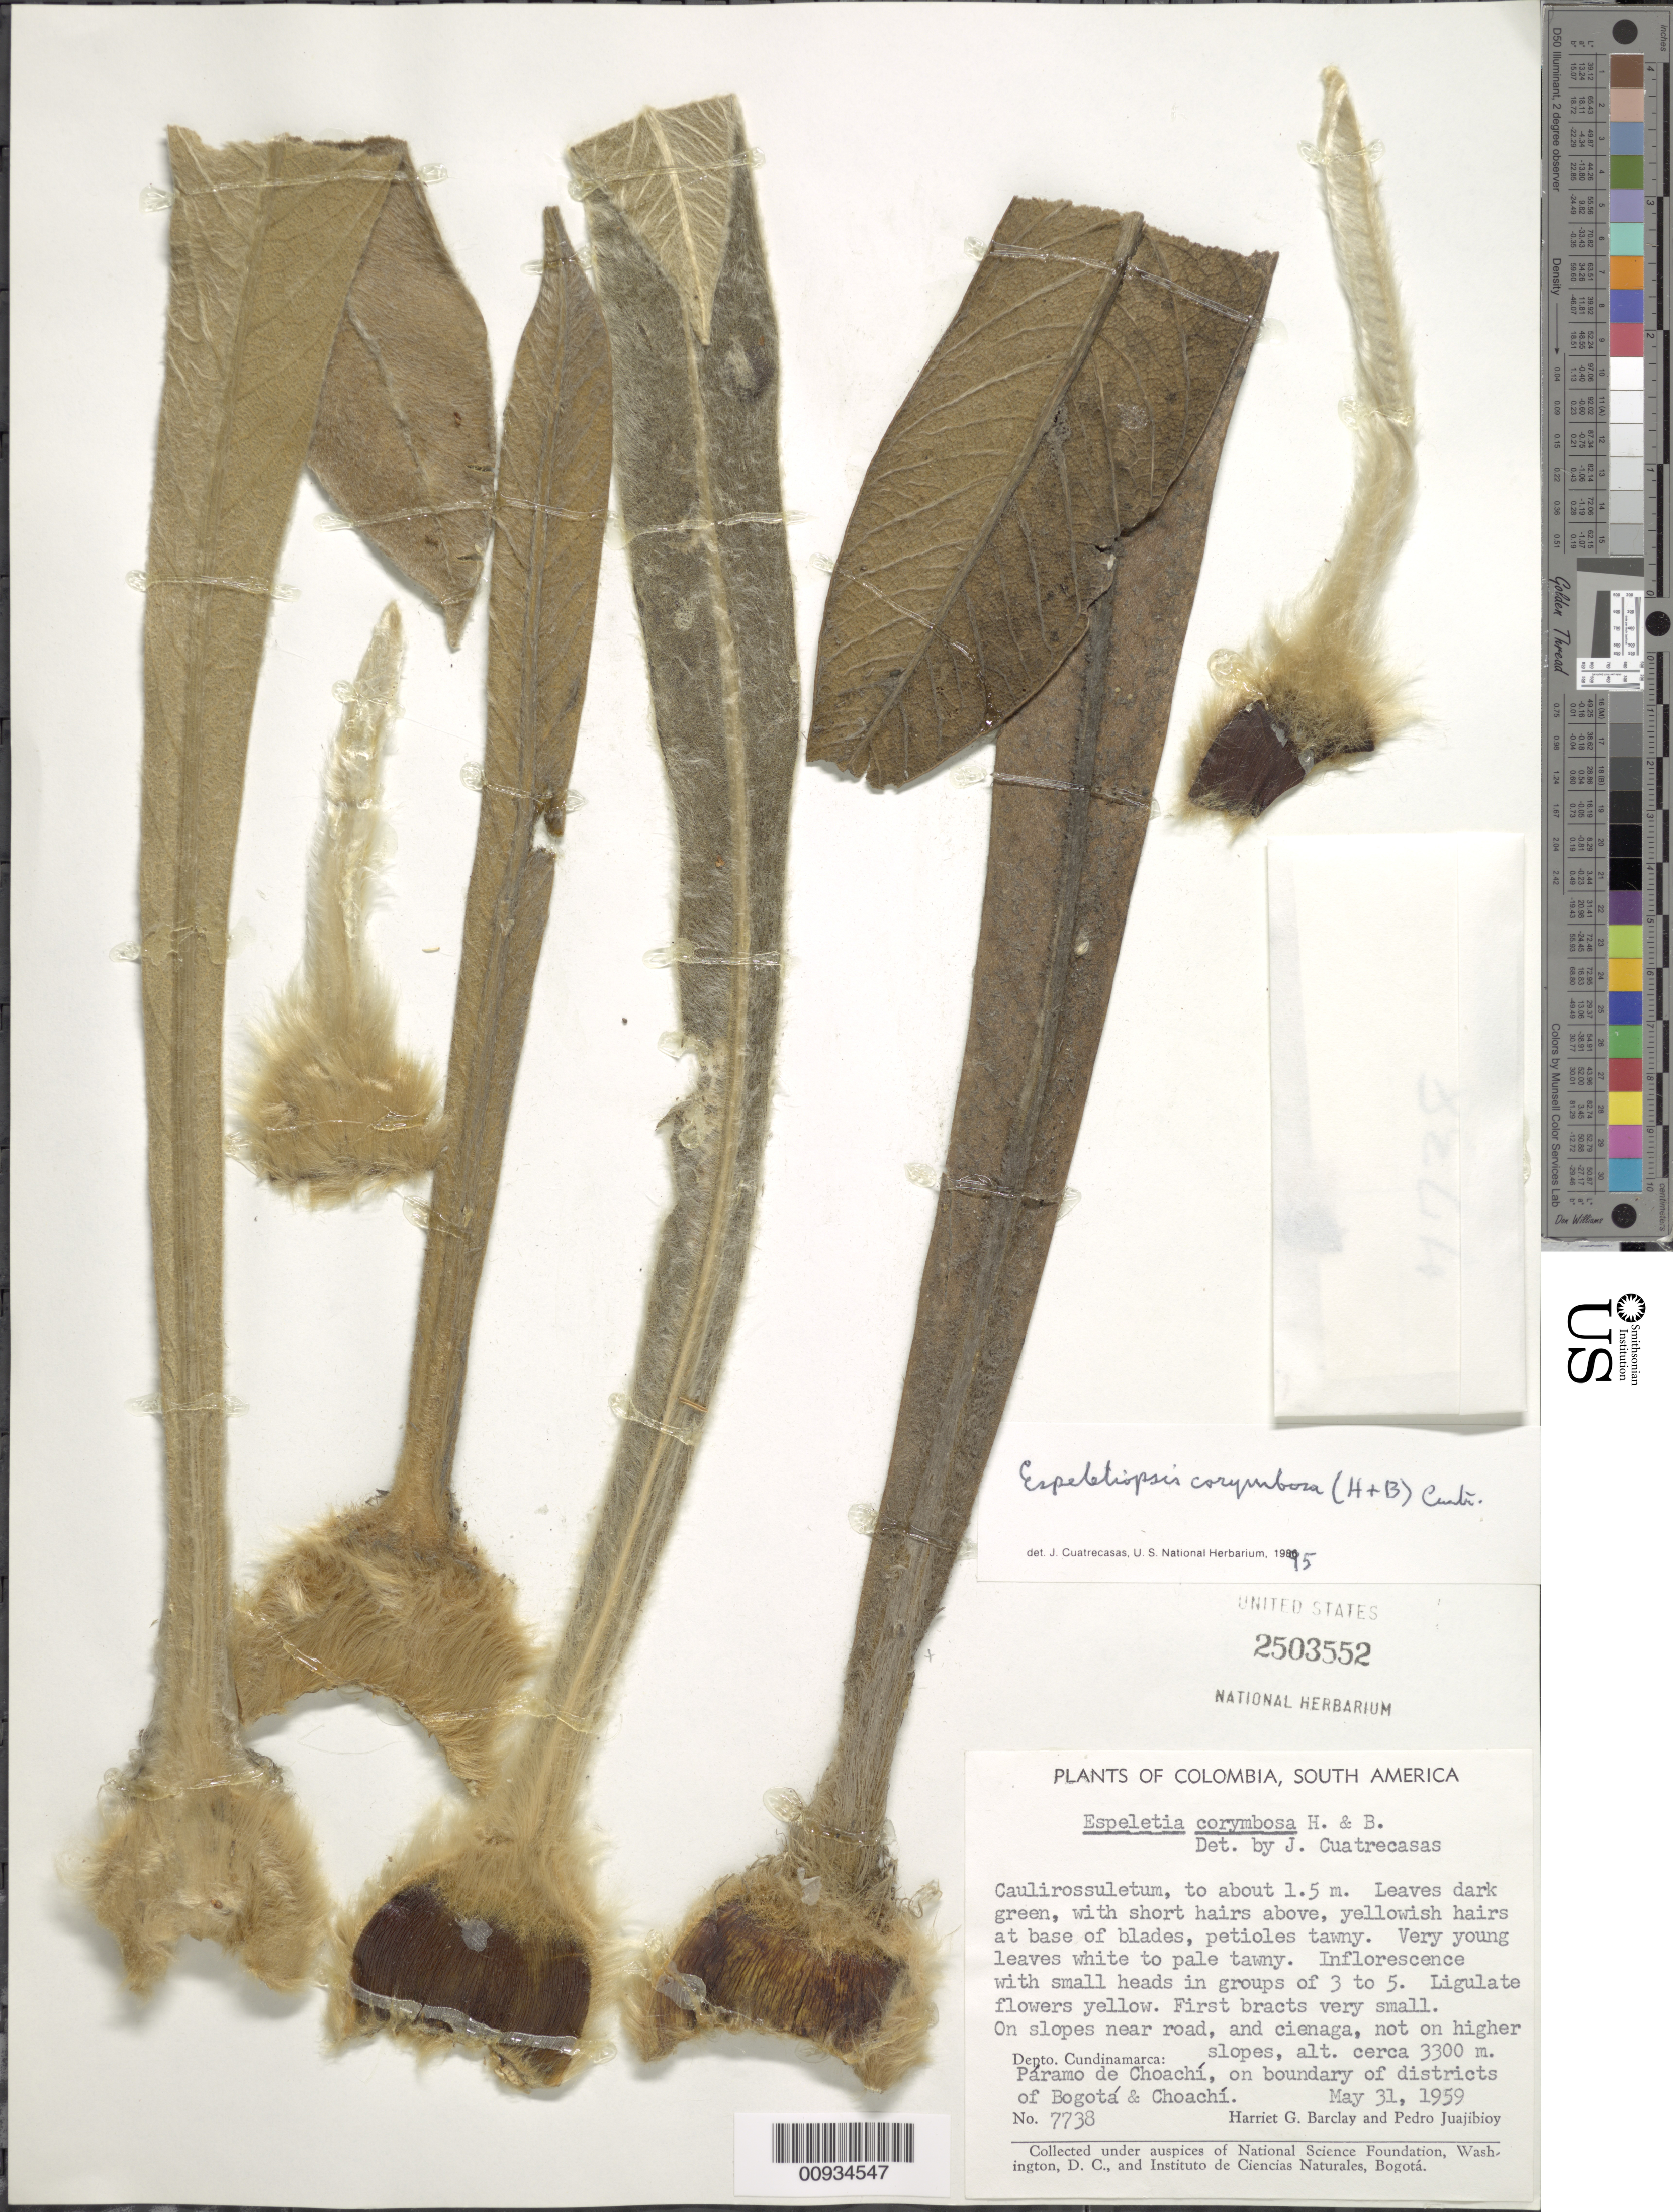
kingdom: Plantae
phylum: Tracheophyta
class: Magnoliopsida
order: Asterales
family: Asteraceae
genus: Espeletiopsis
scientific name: Espeletiopsis corymbosa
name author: (Humb. & Bonpl.) Cuatrec.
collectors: H. G. Barclay & P. Juajibioy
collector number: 7738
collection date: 1959-05-31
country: Colombia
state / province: Cundinamarca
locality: Depto. Cundinamarca: Paramo de Choachi, on boundary of districts of Bogota and Choachi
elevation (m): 3300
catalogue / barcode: US 2503552